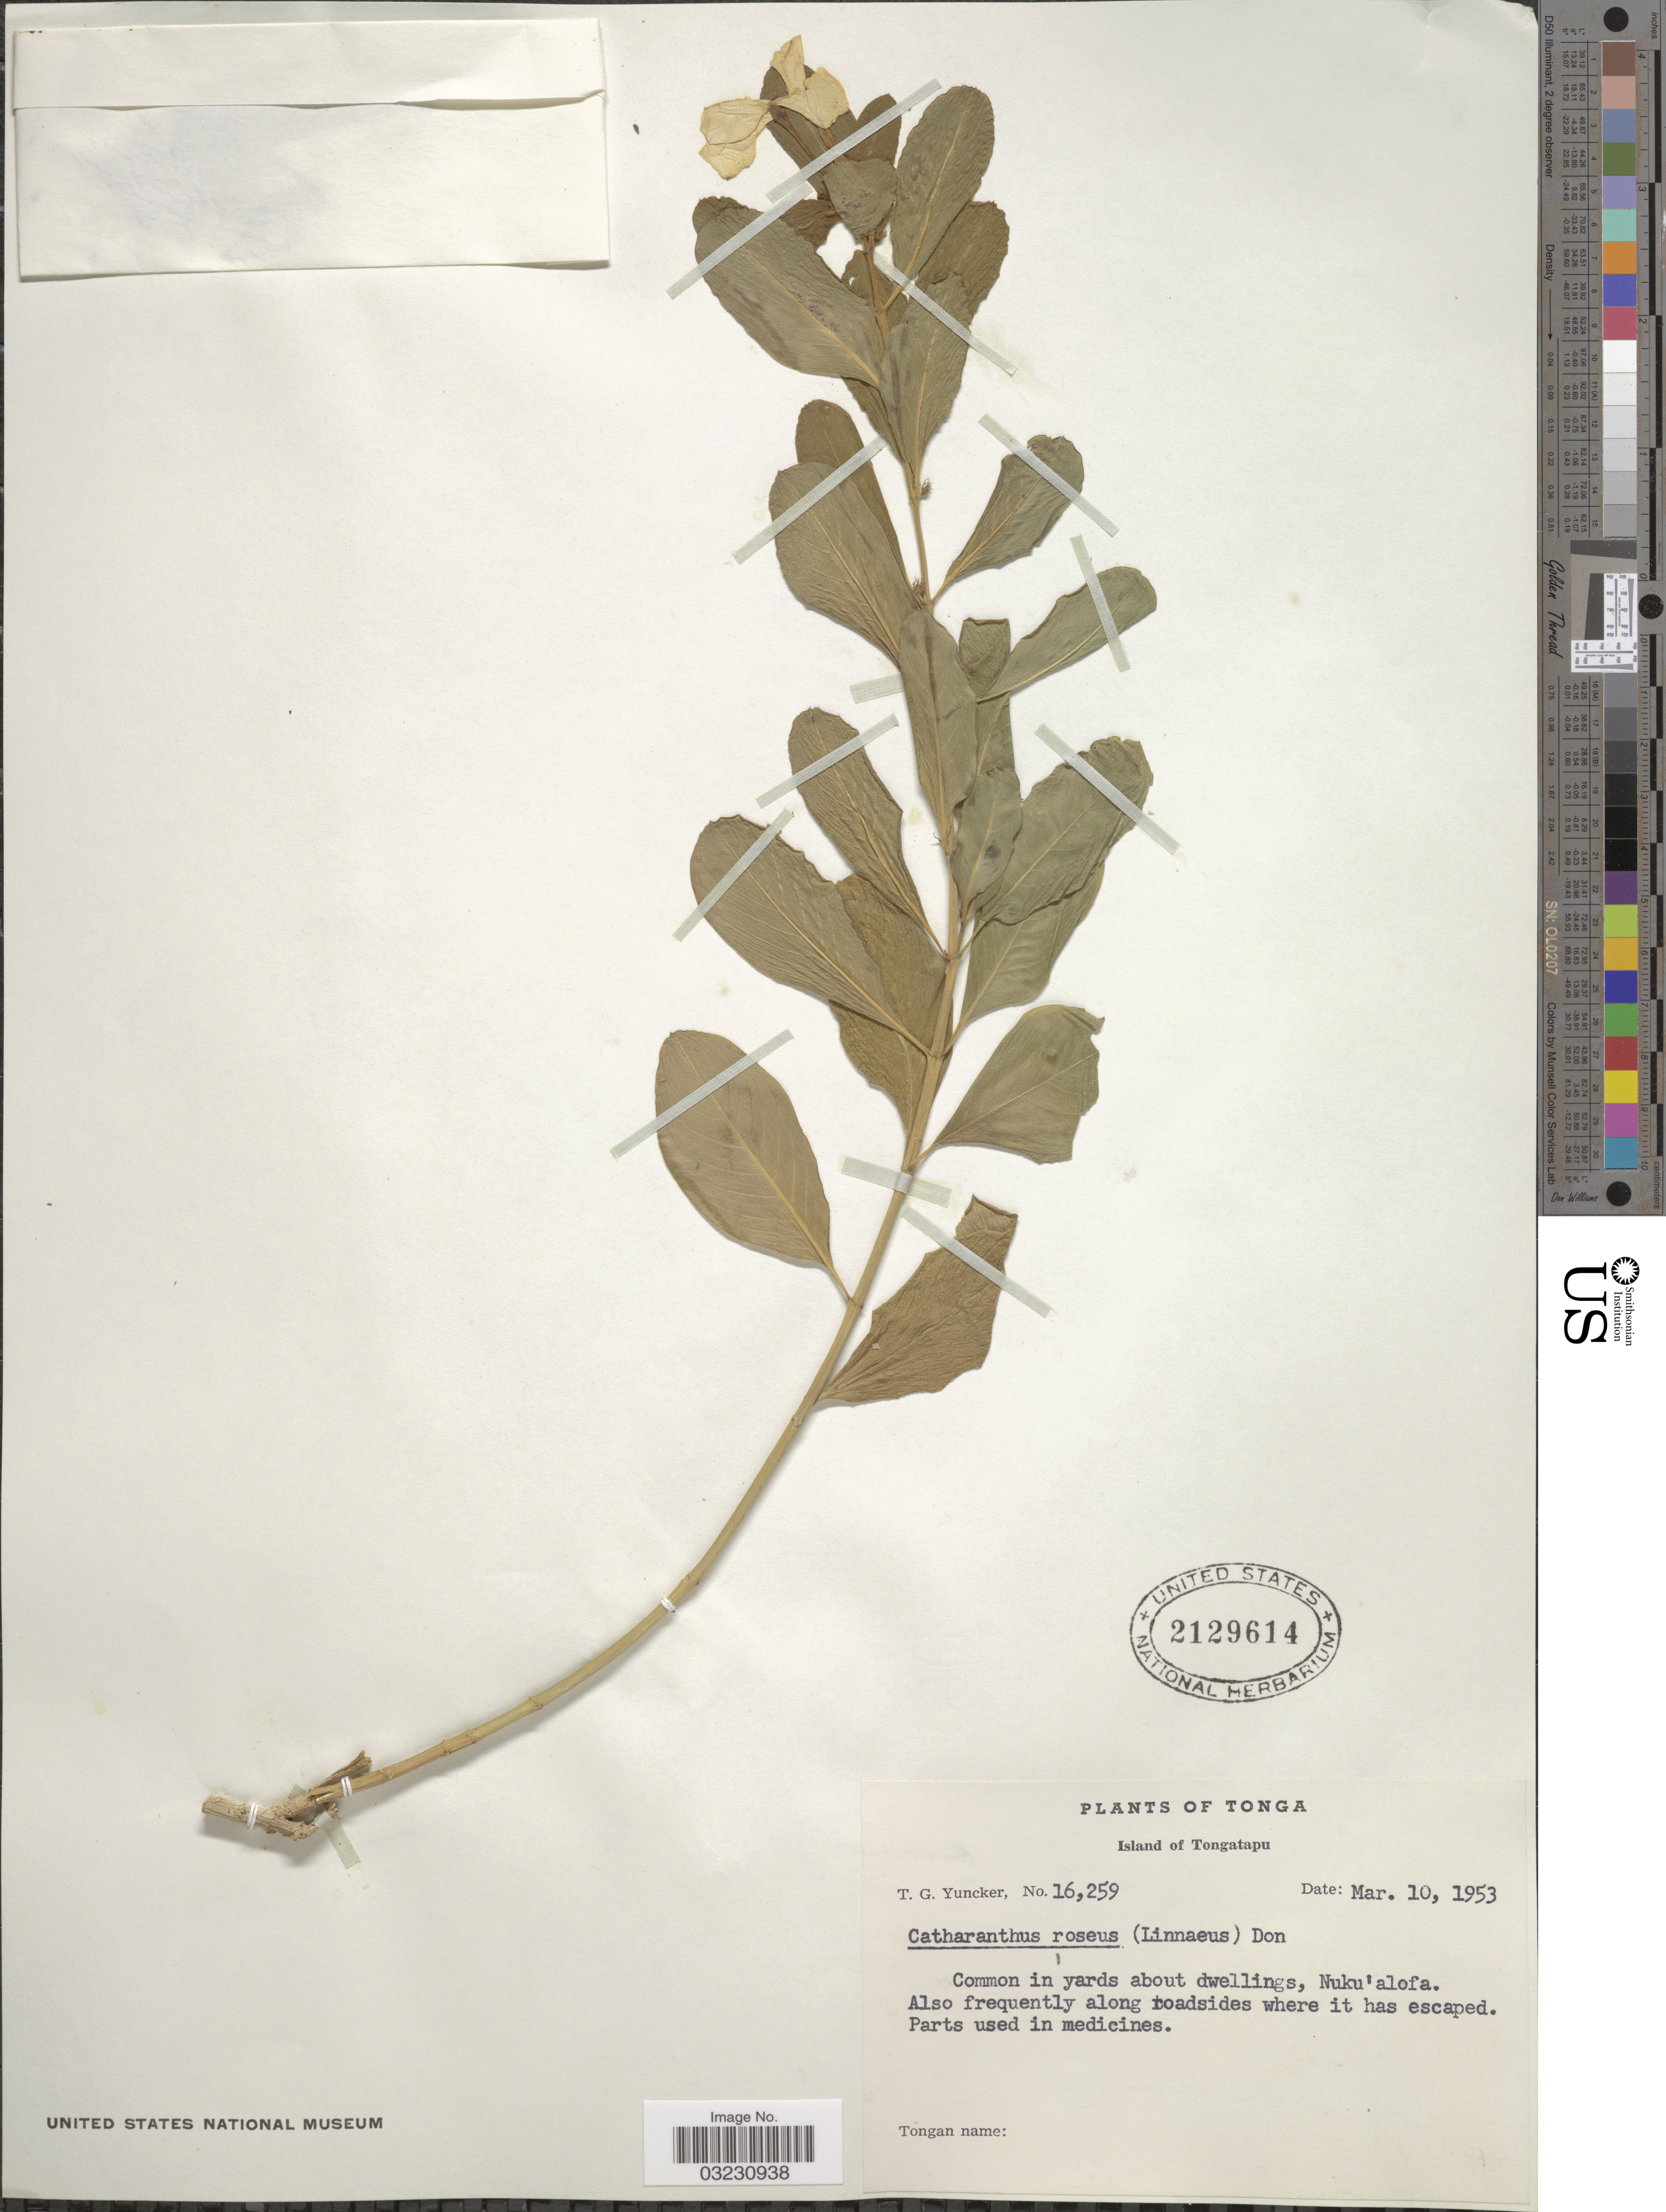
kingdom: Plantae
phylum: Tracheophyta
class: Magnoliopsida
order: Gentianales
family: Apocynaceae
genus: Catharanthus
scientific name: Catharanthus roseus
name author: (L.) G. Don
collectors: T. G. Yuncker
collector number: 16259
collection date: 1953-03-10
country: Tonga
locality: Island of Tongatapu, Nuku'alofa.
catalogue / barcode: US 2129614